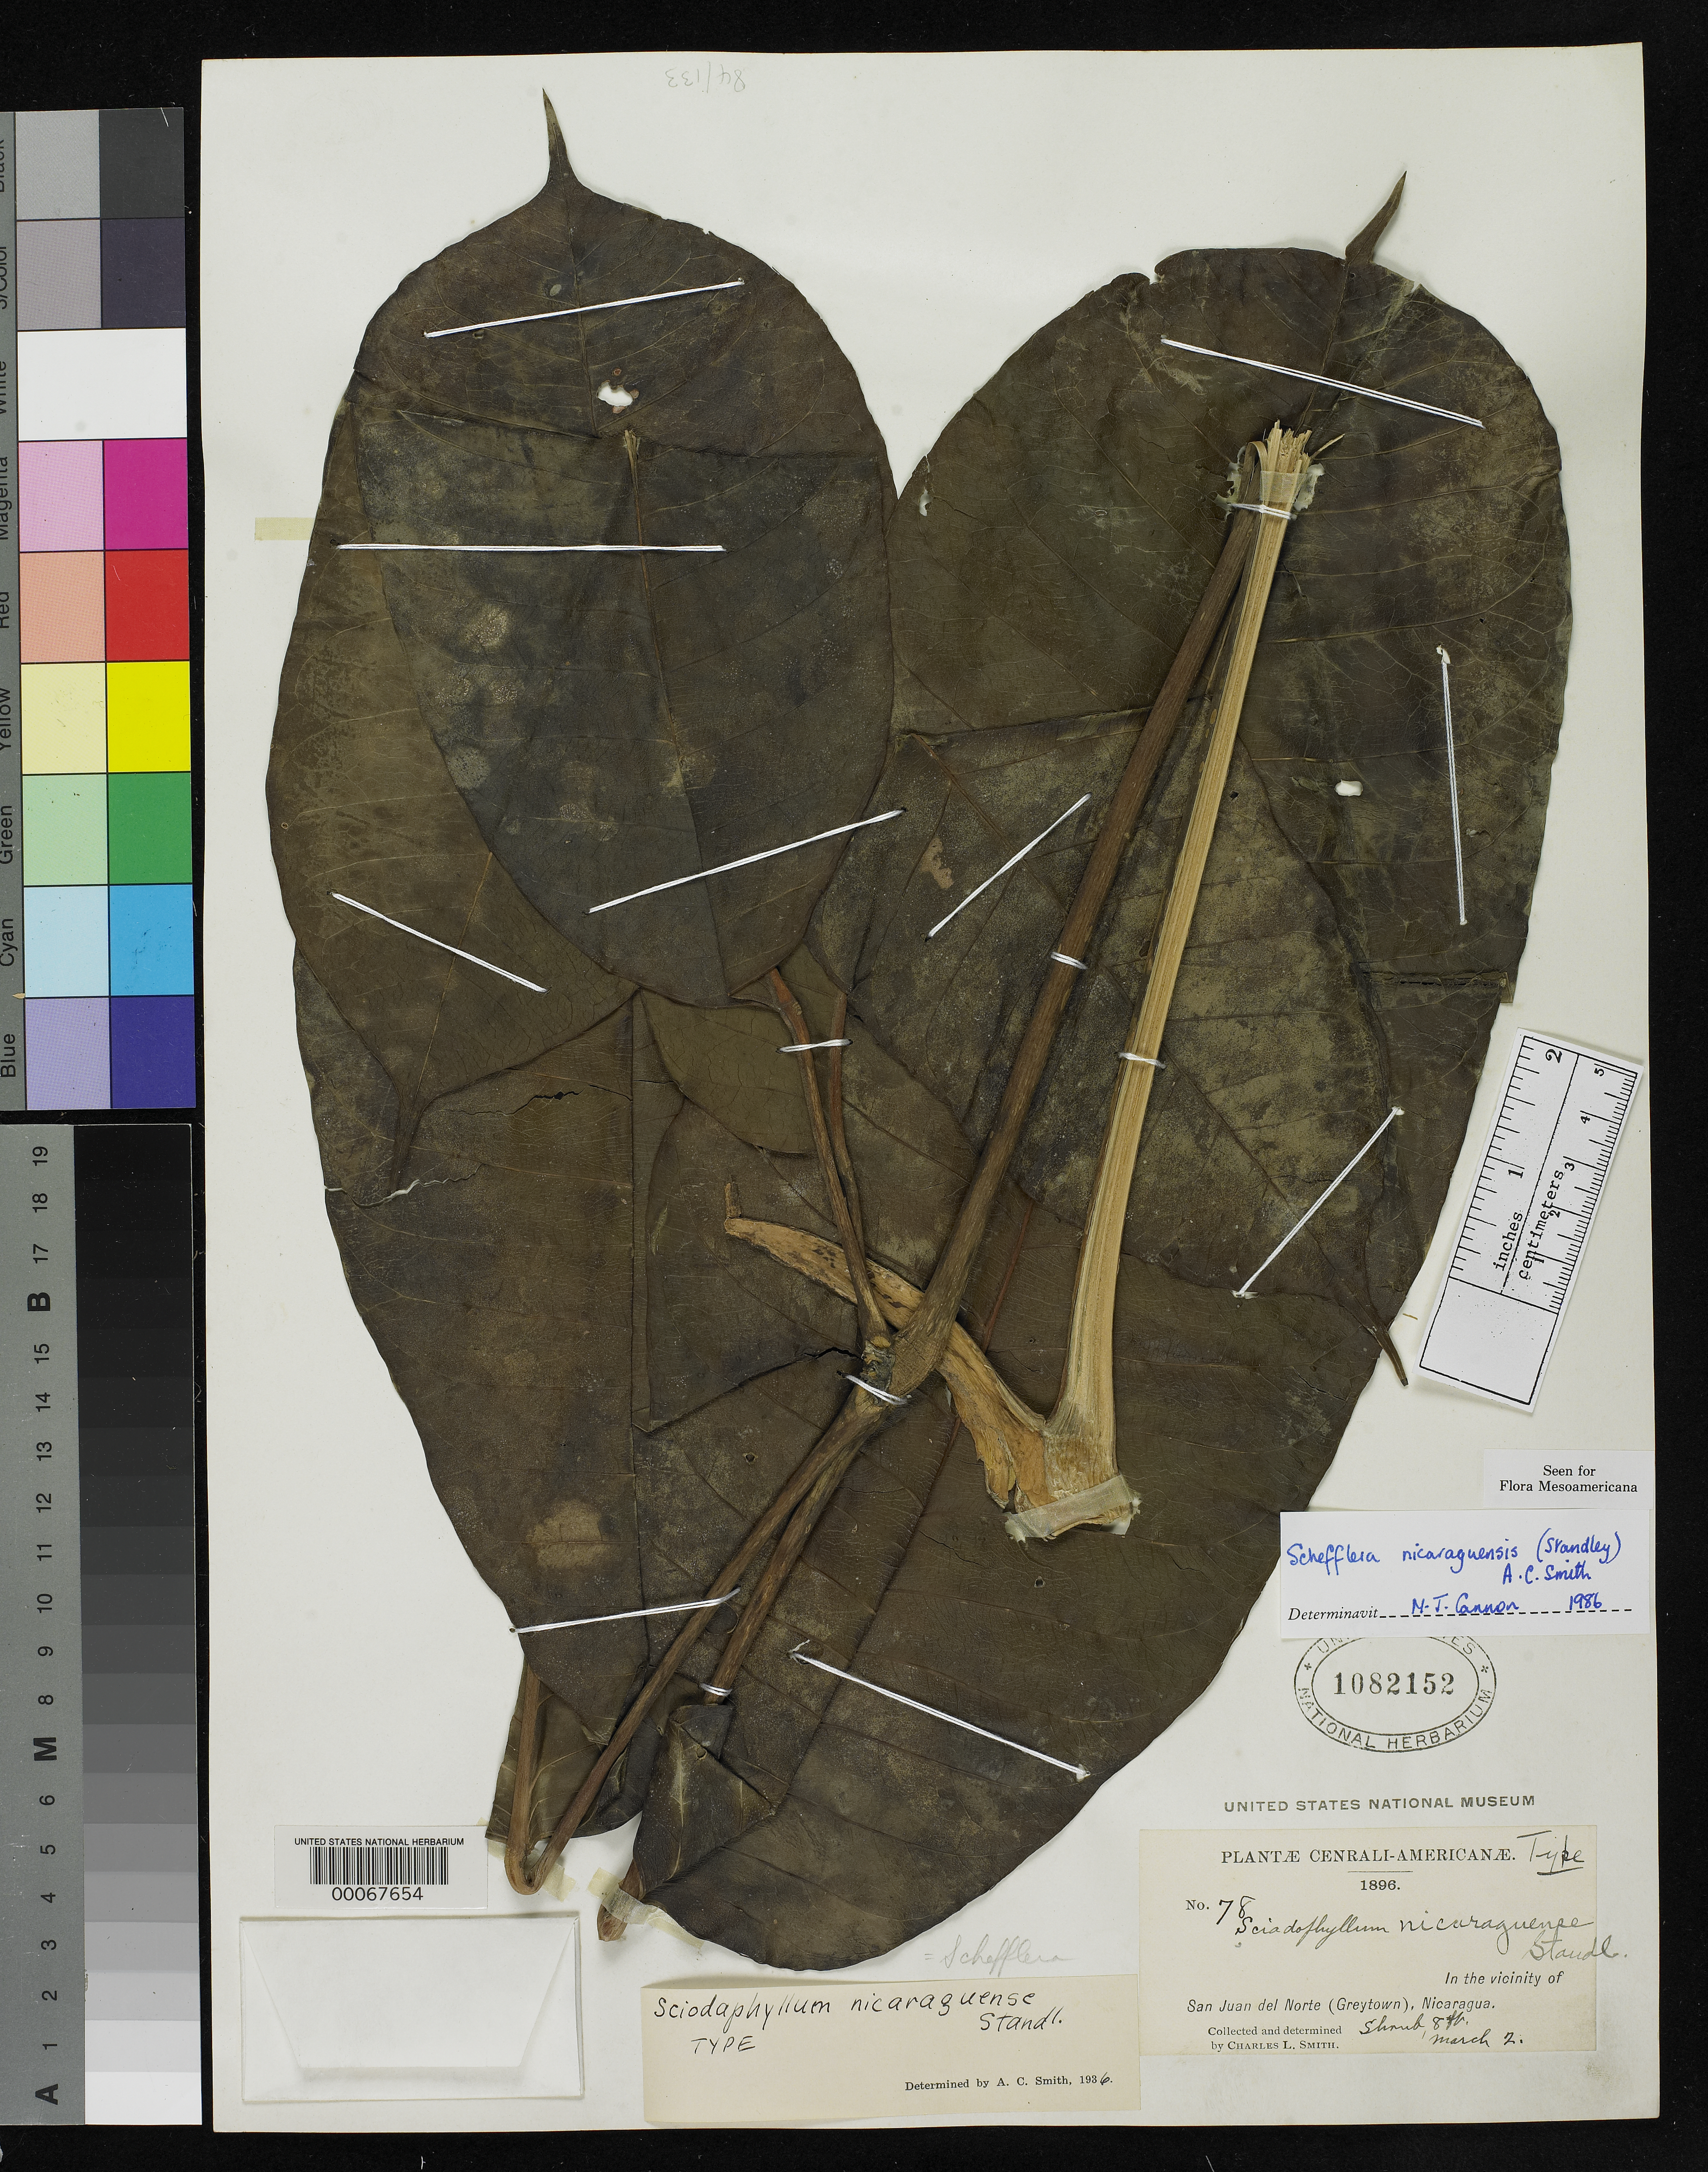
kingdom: Plantae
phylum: Tracheophyta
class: Magnoliopsida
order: Apiales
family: Araliaceae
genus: Sciodaphyllum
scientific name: Sciodaphyllum nicaraguense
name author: Standl.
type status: Holotype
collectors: C. L. Smith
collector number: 78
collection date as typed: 02 Mar 1896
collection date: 1896-03-02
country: Nicaragua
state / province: Rio San Juan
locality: San Juan del Norte (Greytown).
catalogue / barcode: US 1082152